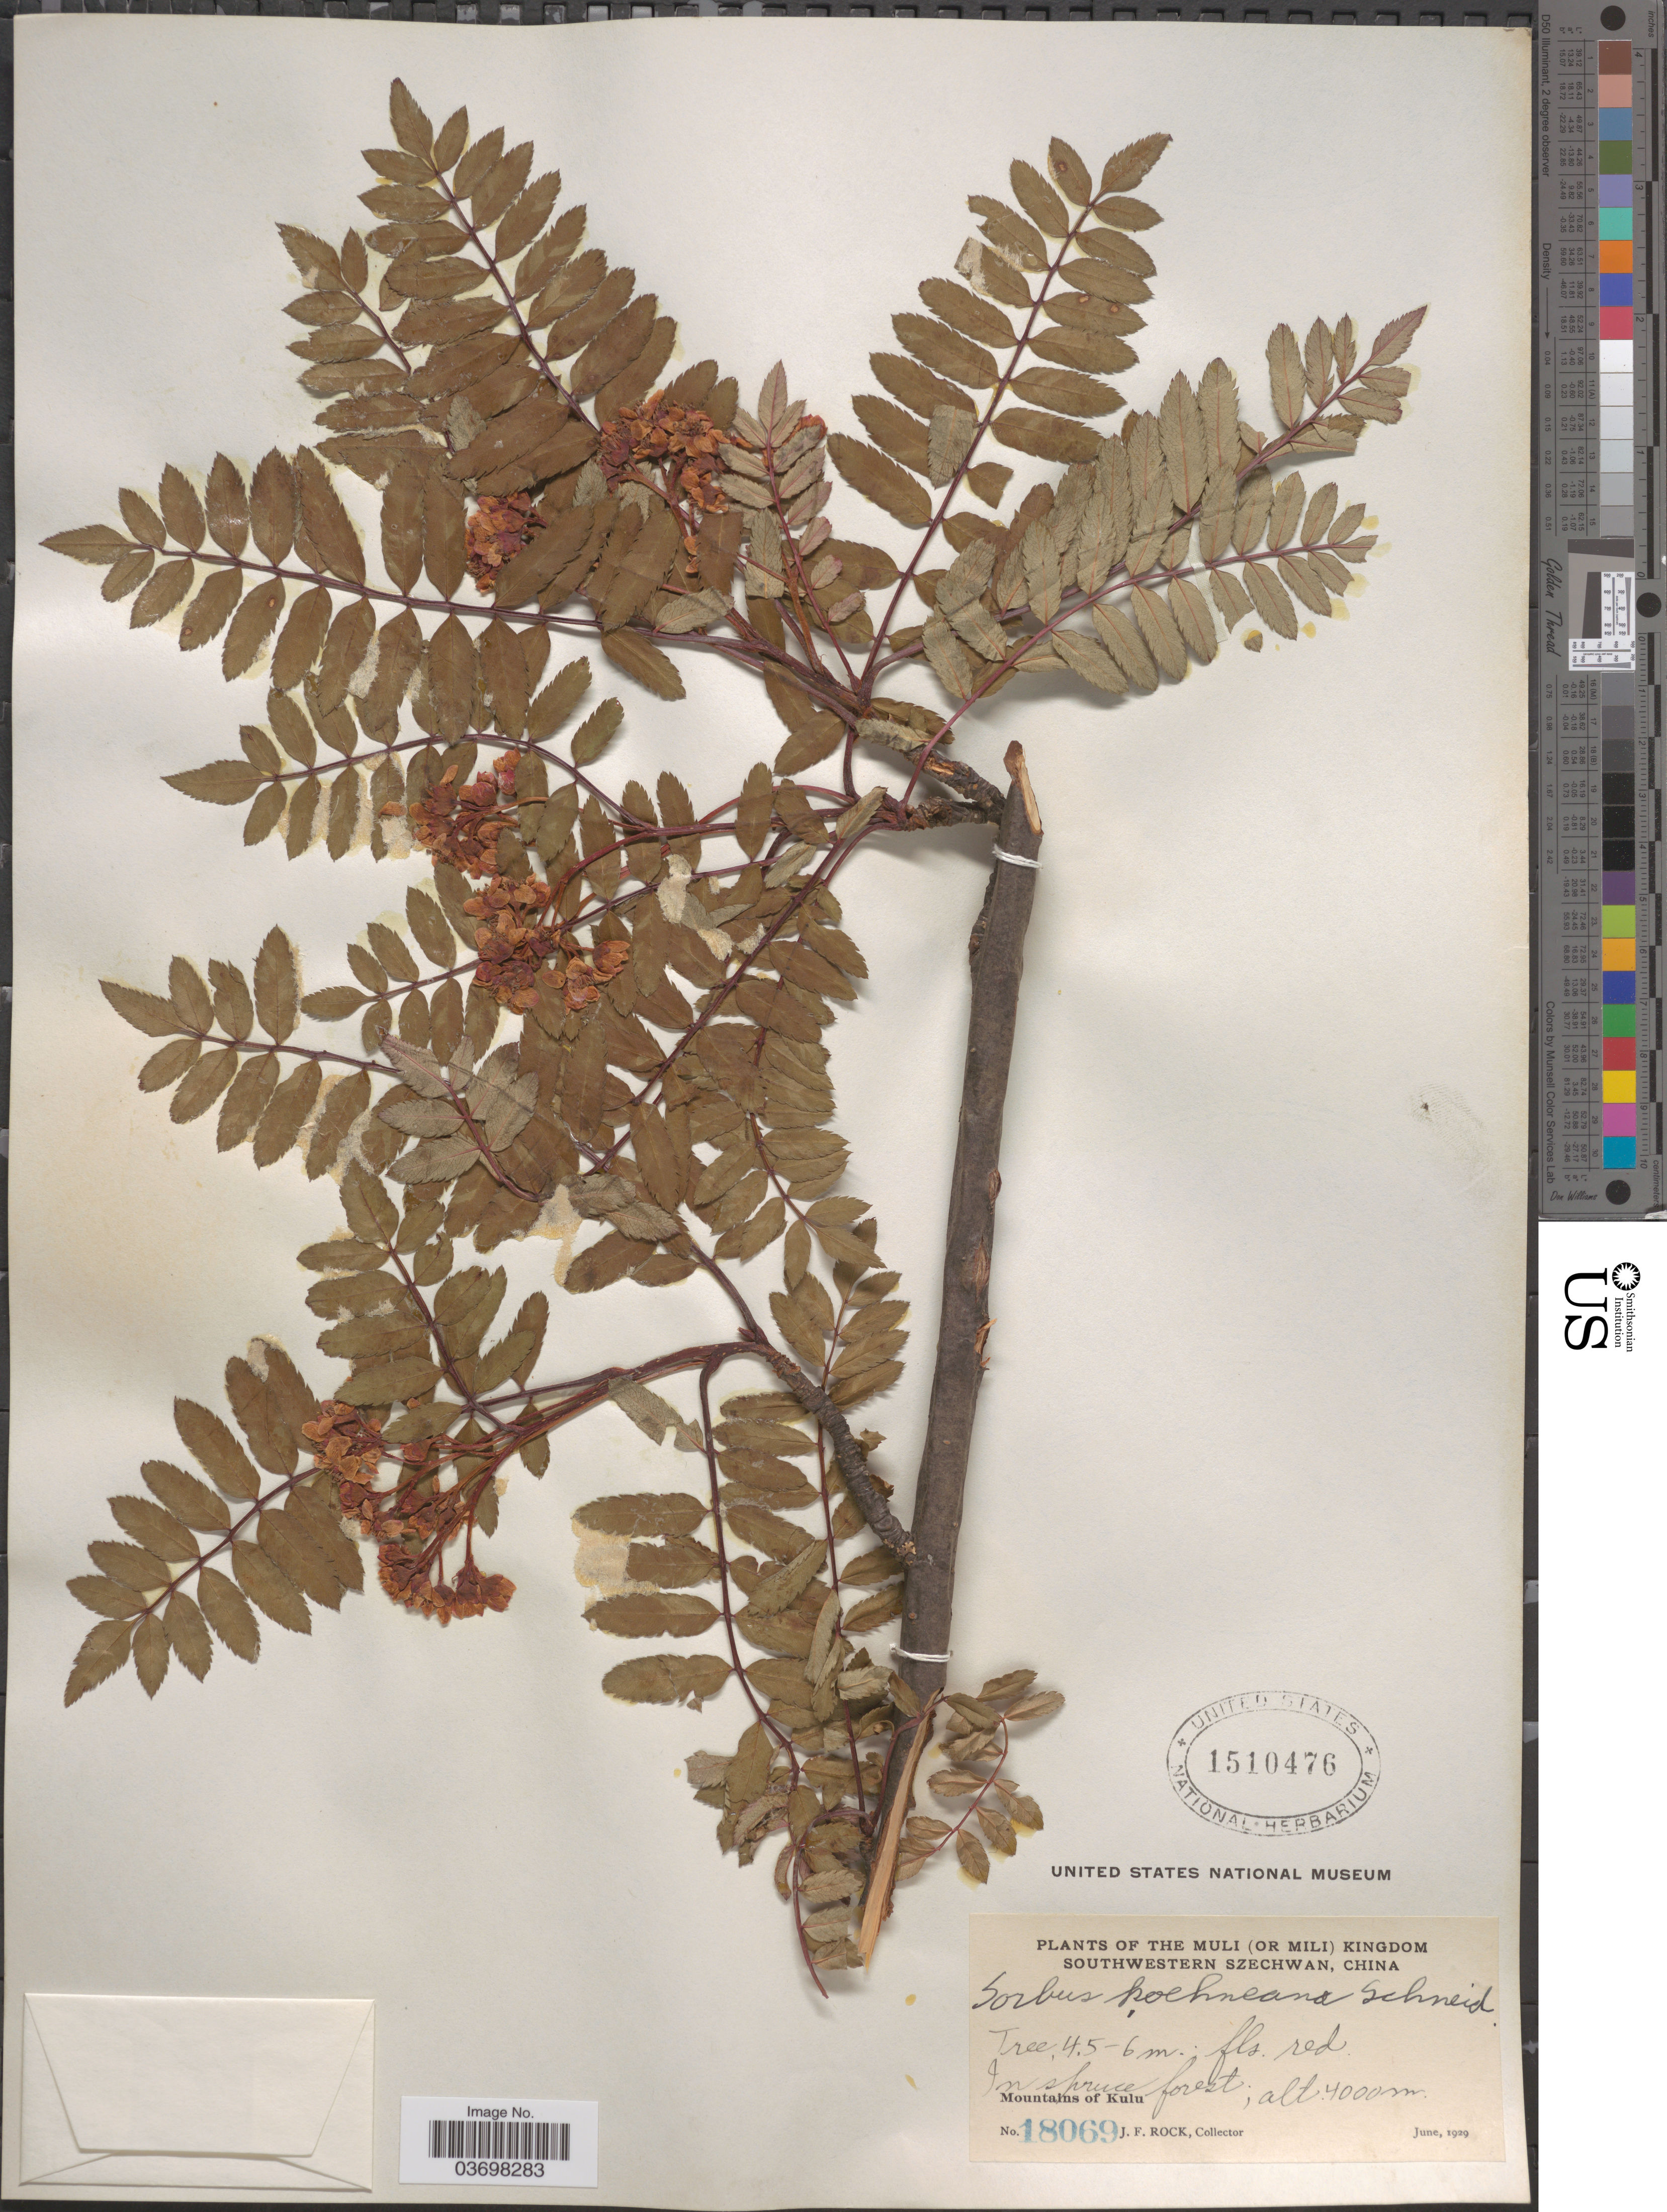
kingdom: Plantae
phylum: Tracheophyta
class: Magnoliopsida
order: Rosales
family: Rosaceae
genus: Sorbus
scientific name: Sorbus koehneana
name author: C.K. Schneid.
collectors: J. Rock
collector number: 18069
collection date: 1929-06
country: China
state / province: Sichuan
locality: The Muli (or Mili) Kingdom. Southwestern Szechwan. Mountains of Kulu.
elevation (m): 4000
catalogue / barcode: US 1510476